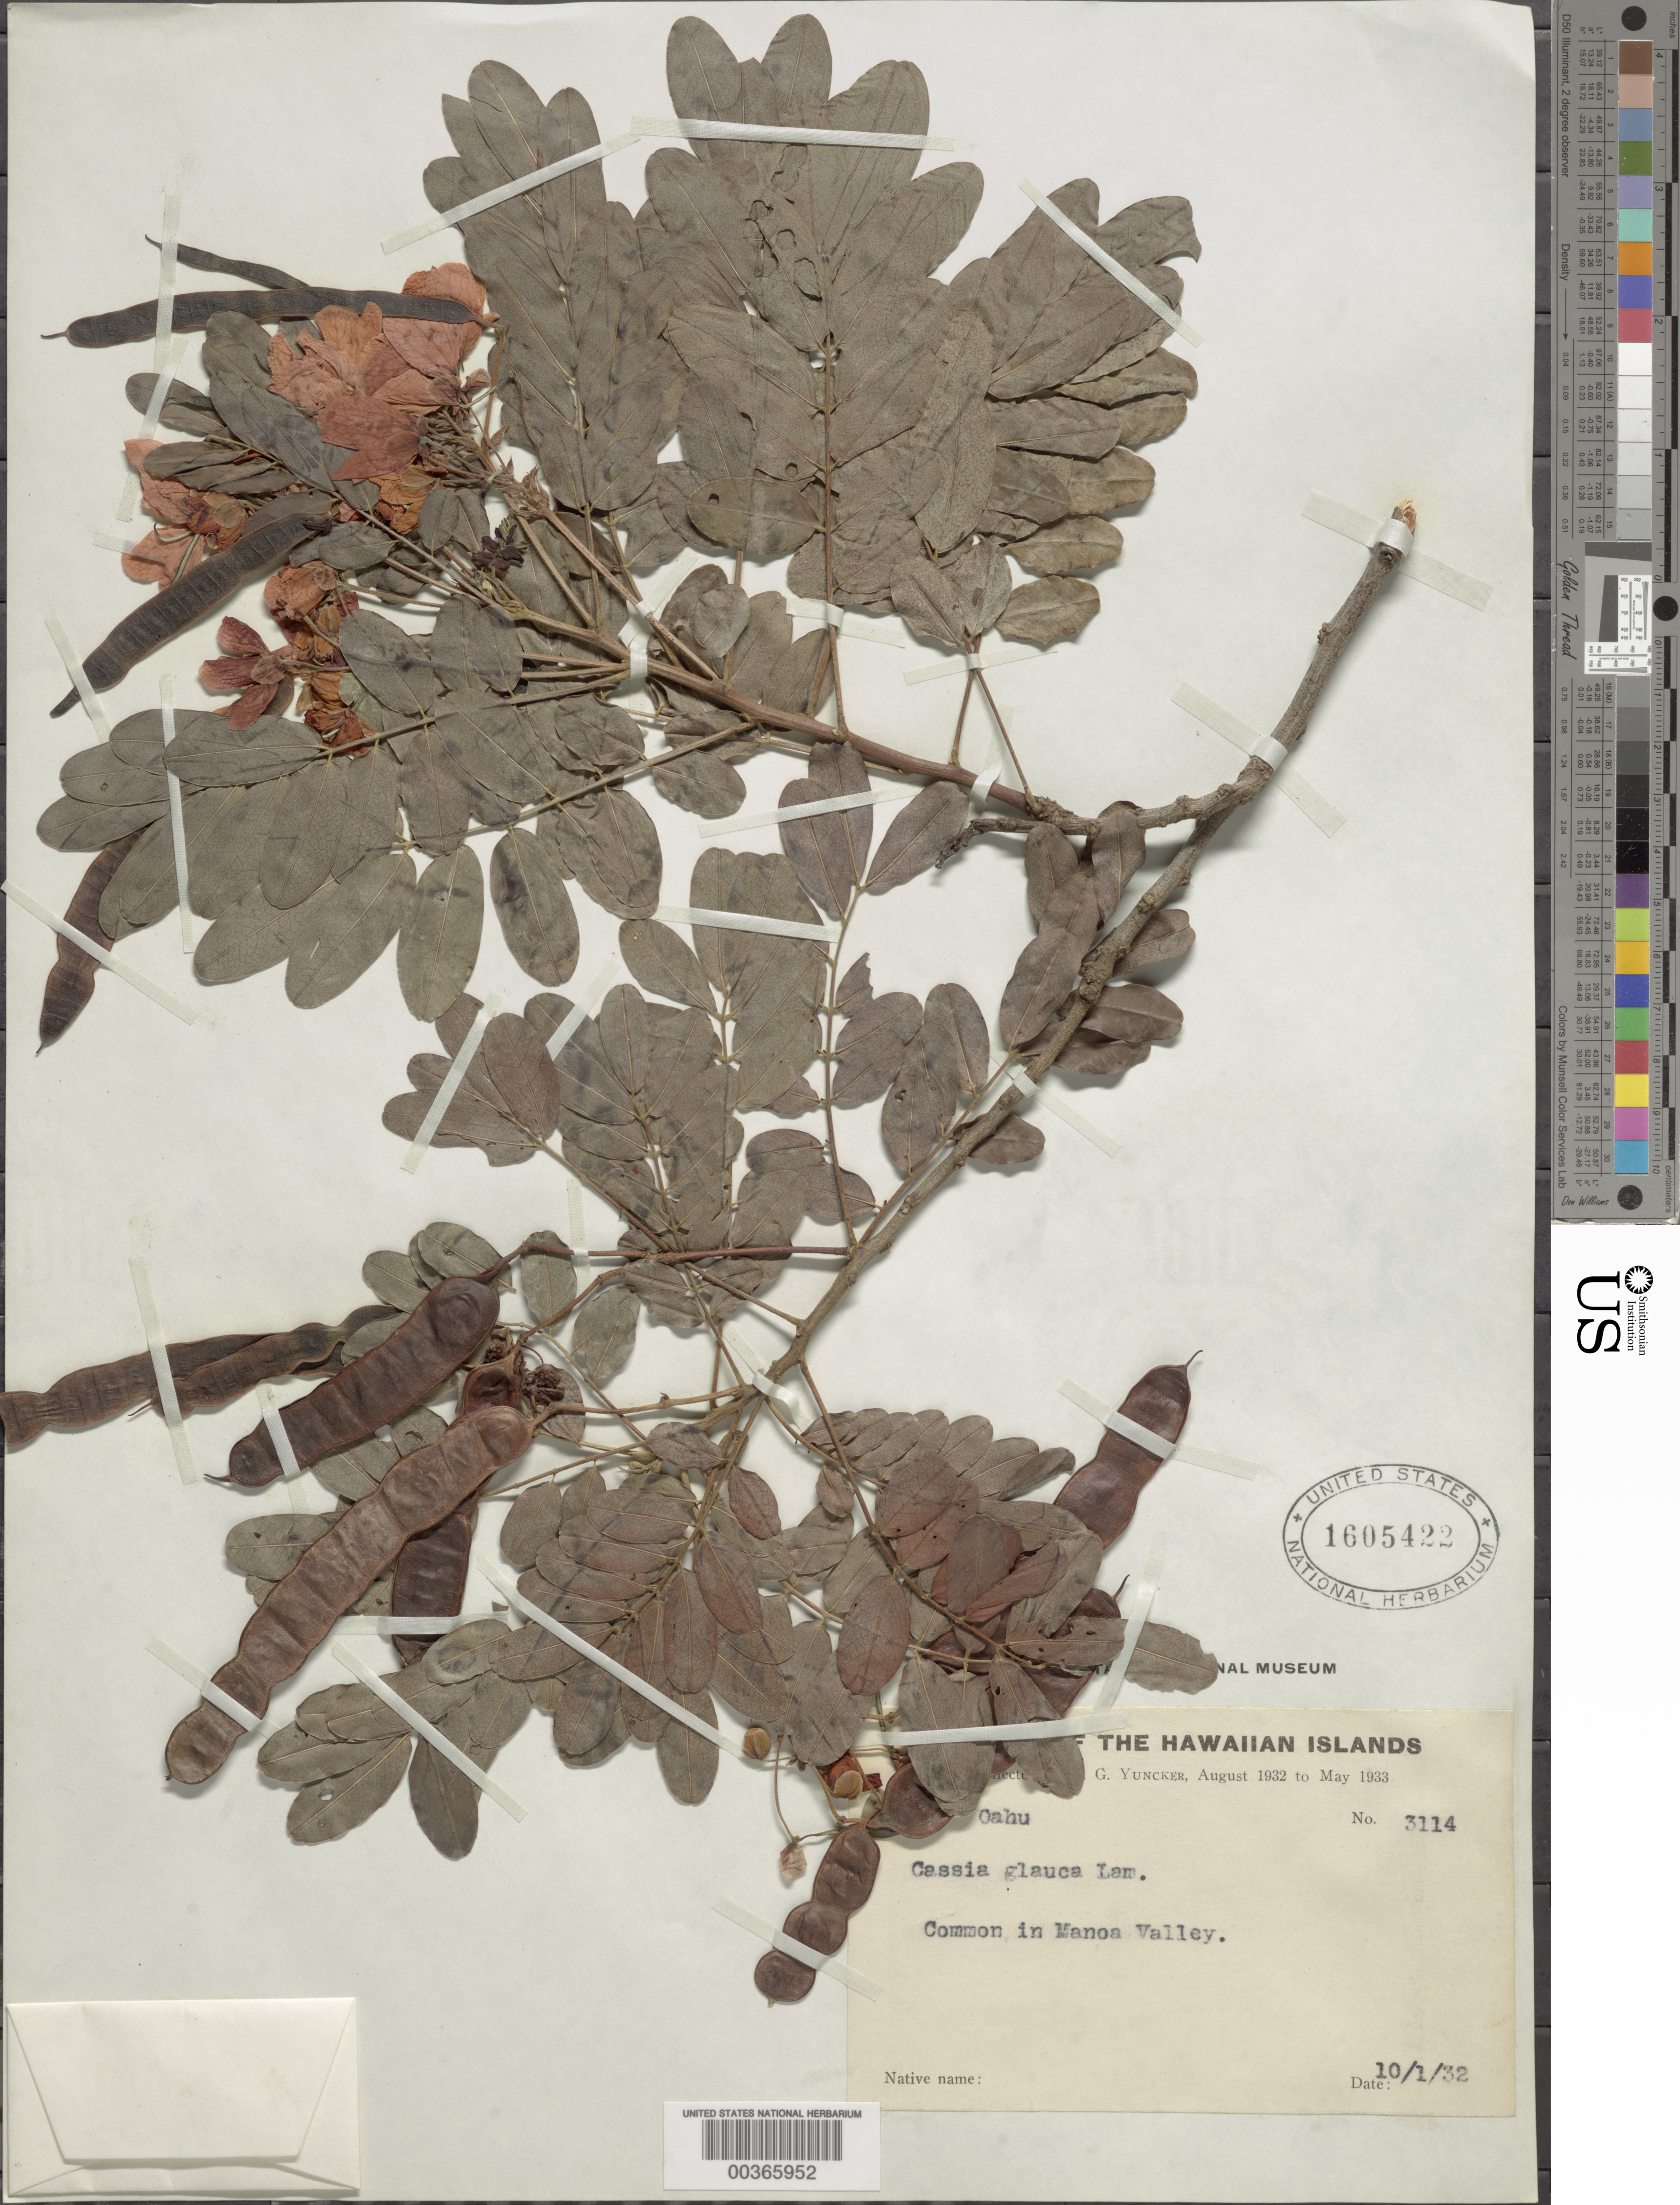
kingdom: Plantae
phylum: Tracheophyta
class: Magnoliopsida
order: Fabales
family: Fabaceae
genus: Senna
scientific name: Senna surattensis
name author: (Burm. f.) H.S. Irwin & Barneby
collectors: T. G. Yuncker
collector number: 3114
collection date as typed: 10 Jan 1932 or 01 Oct 1932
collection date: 1932-01-10 or 1932-10-01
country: United States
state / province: Hawaii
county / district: Honolulu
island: Oahu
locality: In monoa valley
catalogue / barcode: US 1605422